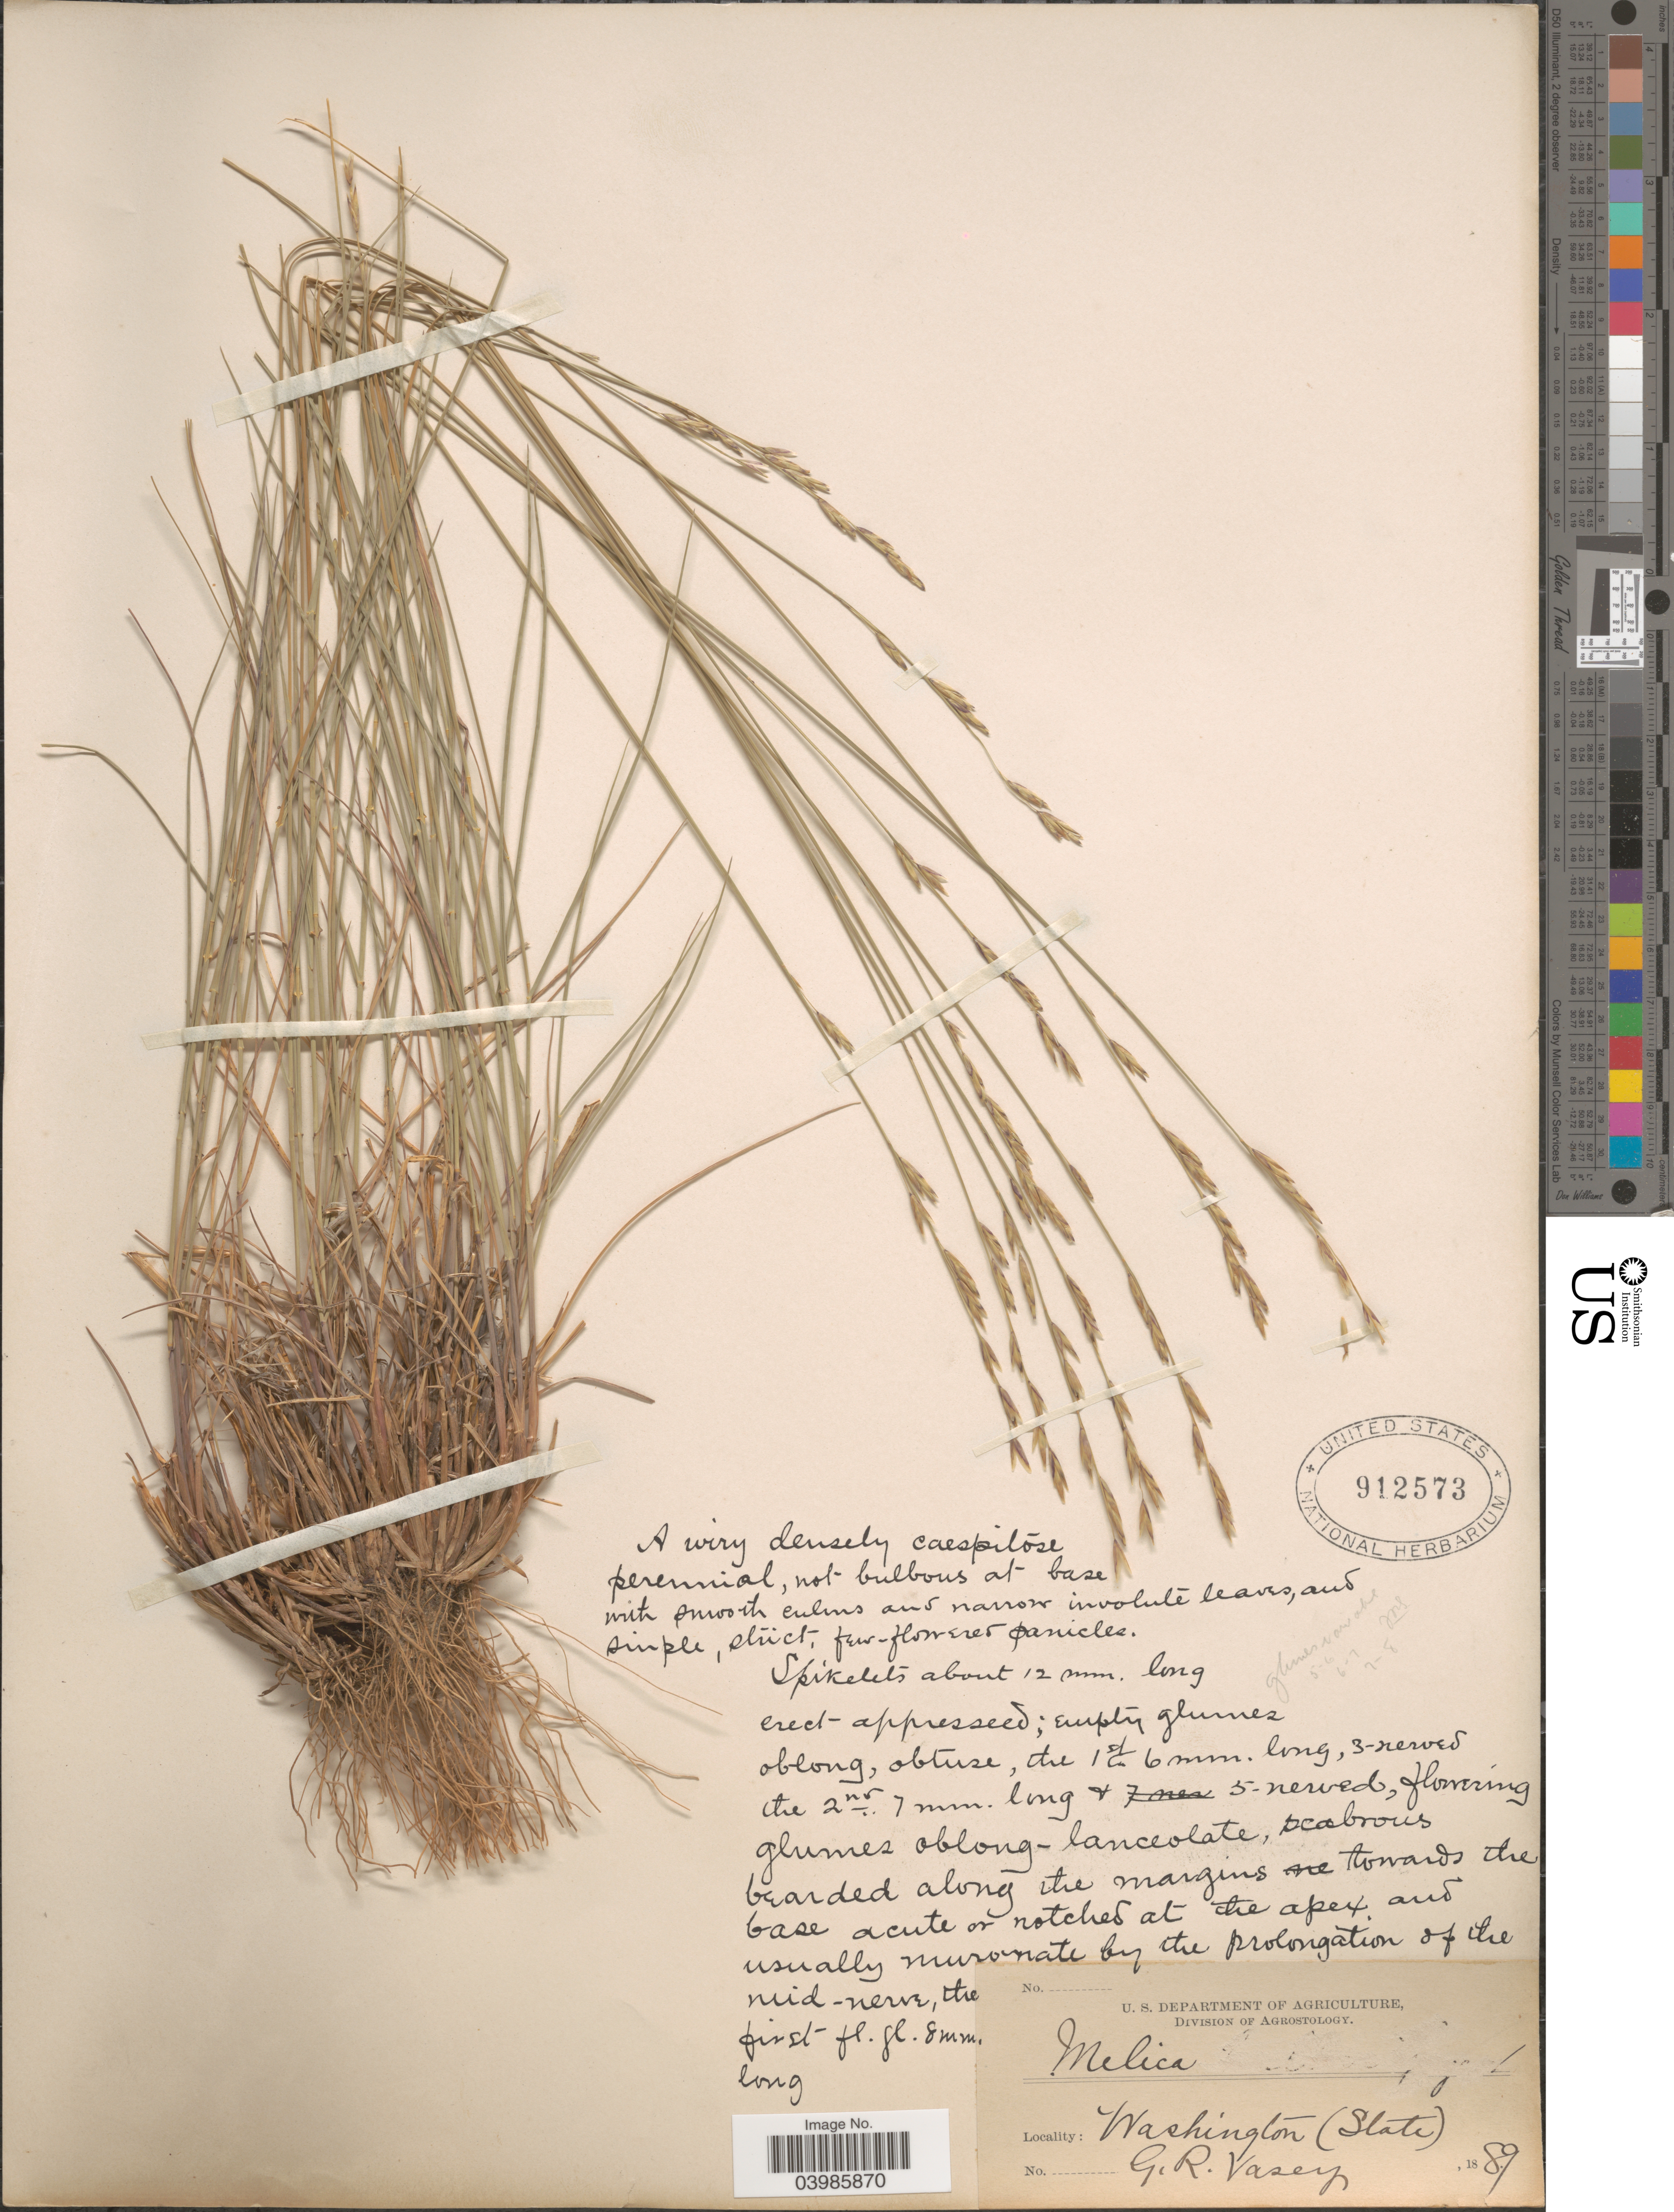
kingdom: Plantae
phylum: Tracheophyta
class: Liliopsida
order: Poales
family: Poaceae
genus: Melica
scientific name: Melica harfordii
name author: Bol.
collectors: G. R. Vasey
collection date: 1889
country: United States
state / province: Washington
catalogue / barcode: US 912573